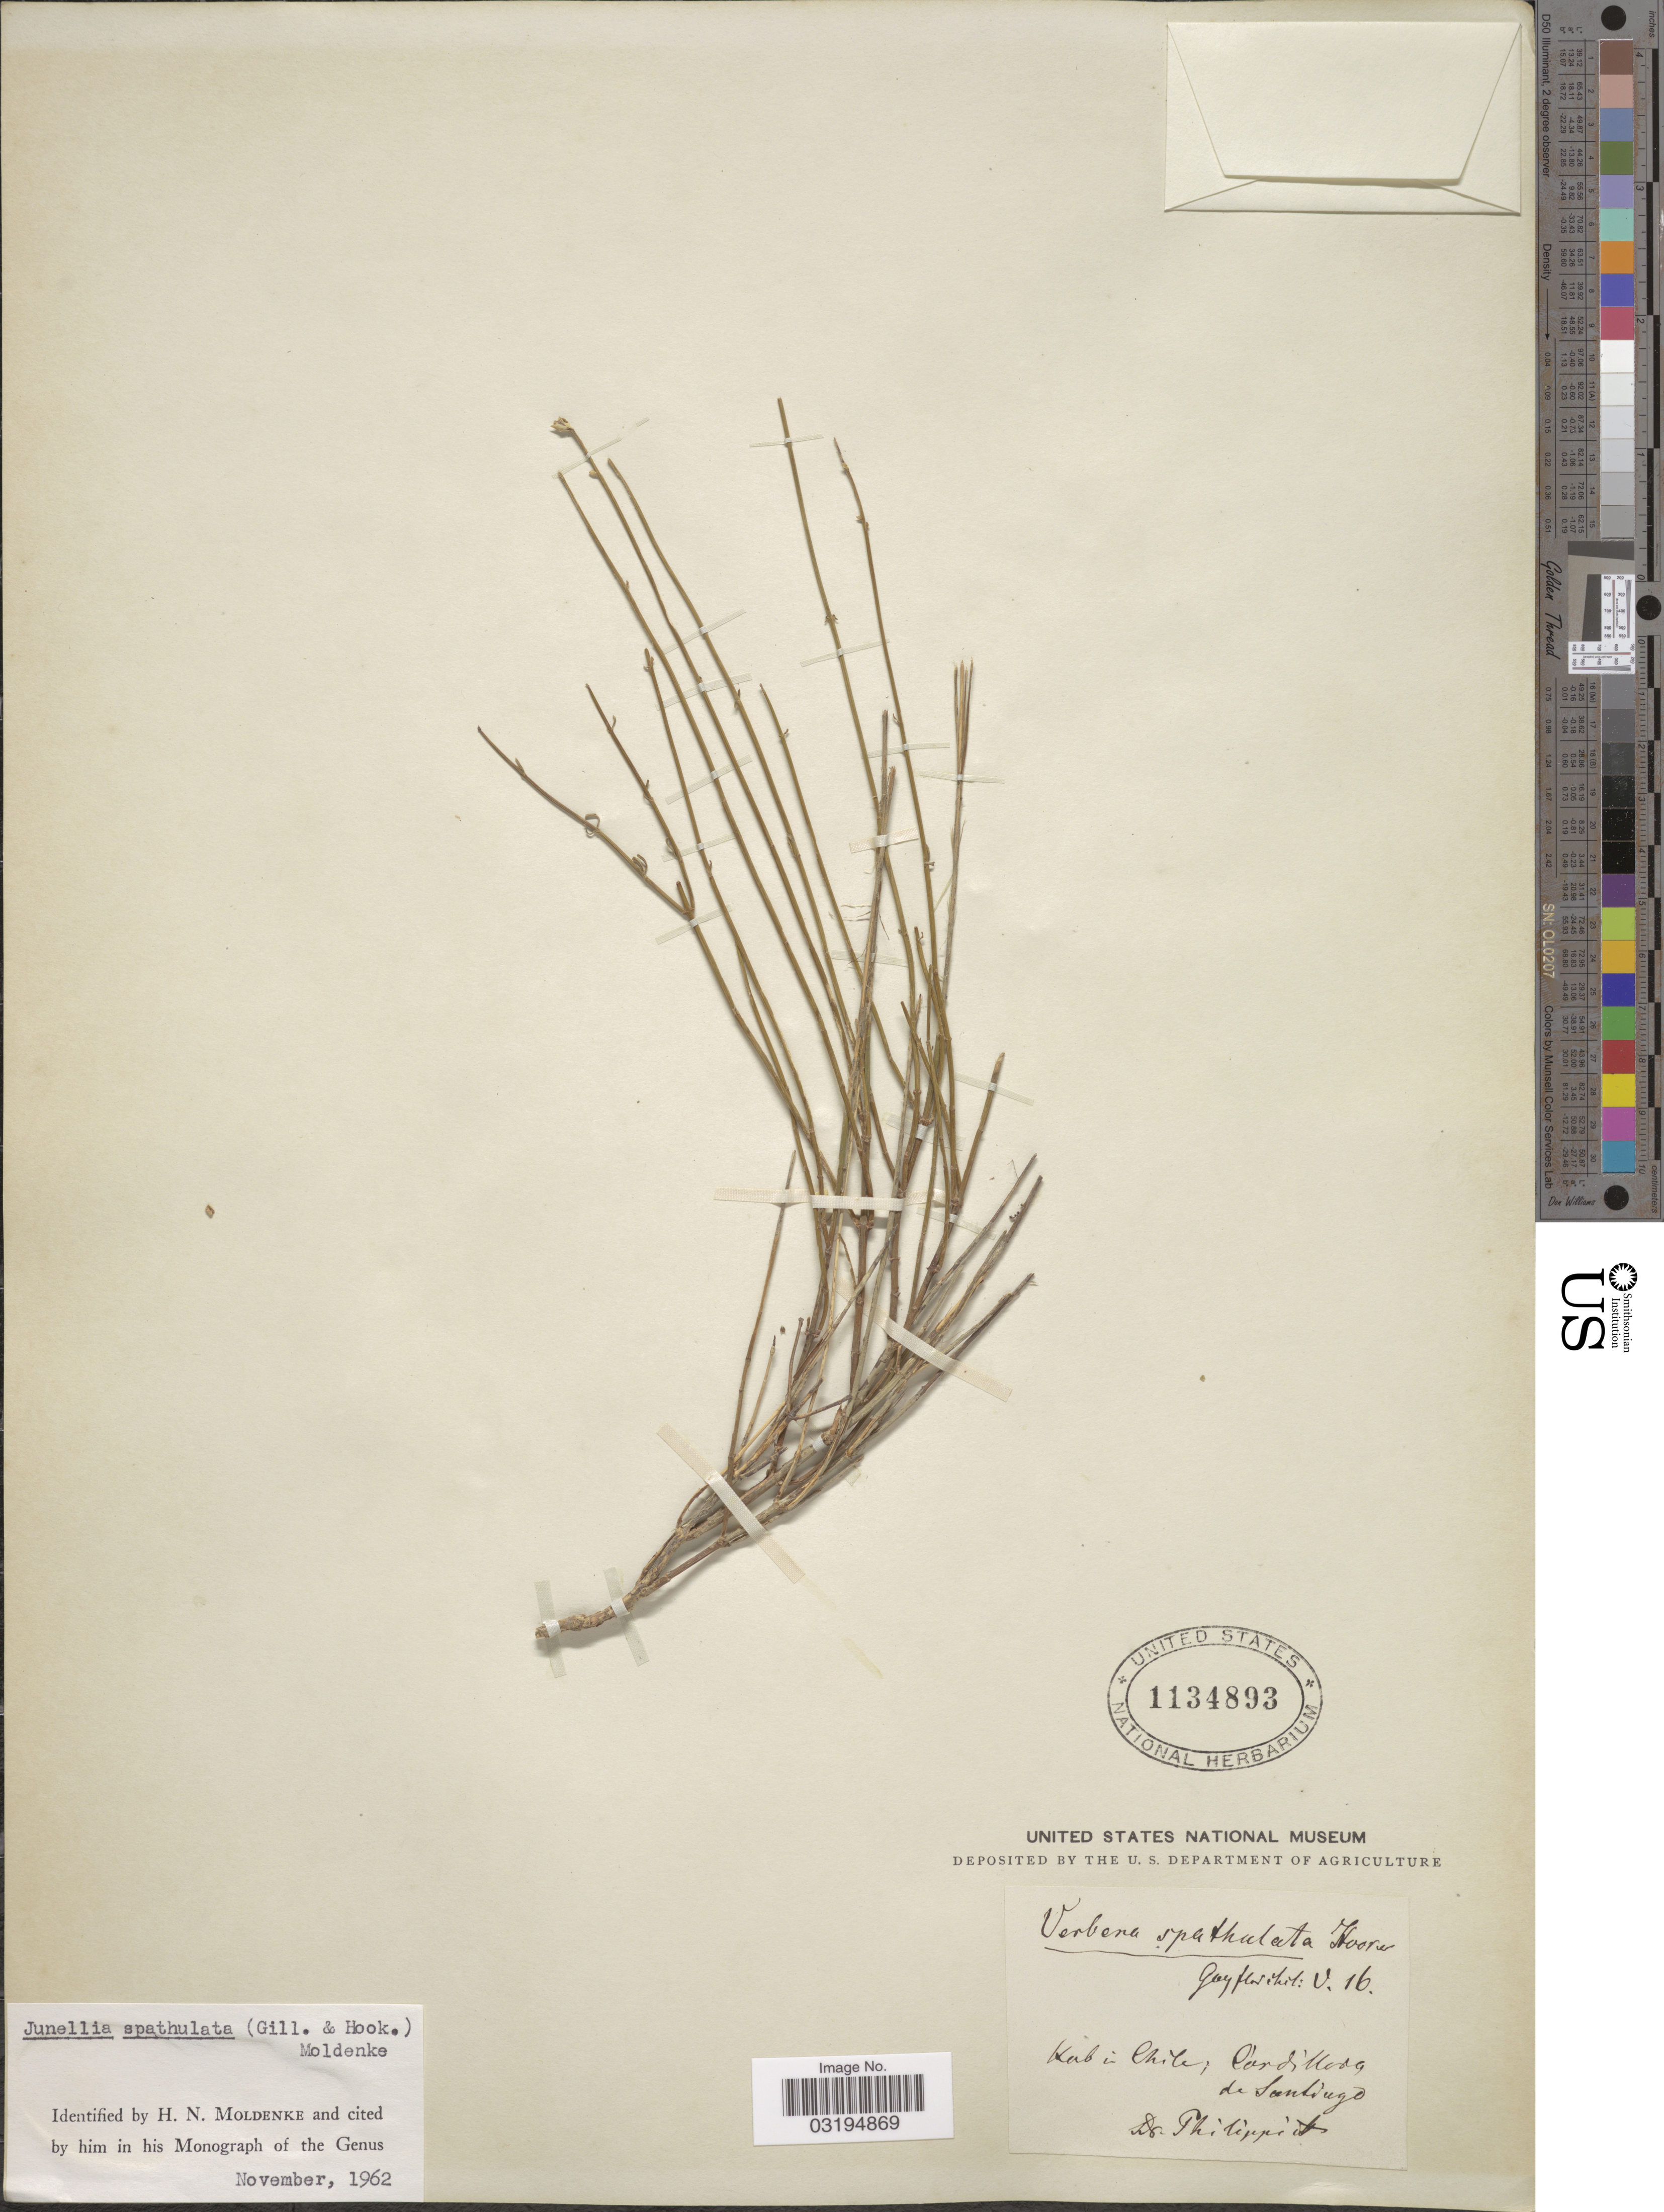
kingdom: Plantae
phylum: Tracheophyta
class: Magnoliopsida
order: Lamiales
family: Verbenaceae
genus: Junellia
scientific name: Junellia spathulata var. spathulata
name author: (Gillies & Hook.) Moldenke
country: Chile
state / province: Región Metropolitana (RM)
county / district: Santiago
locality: Cordillera de Santiago.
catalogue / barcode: US 1134893